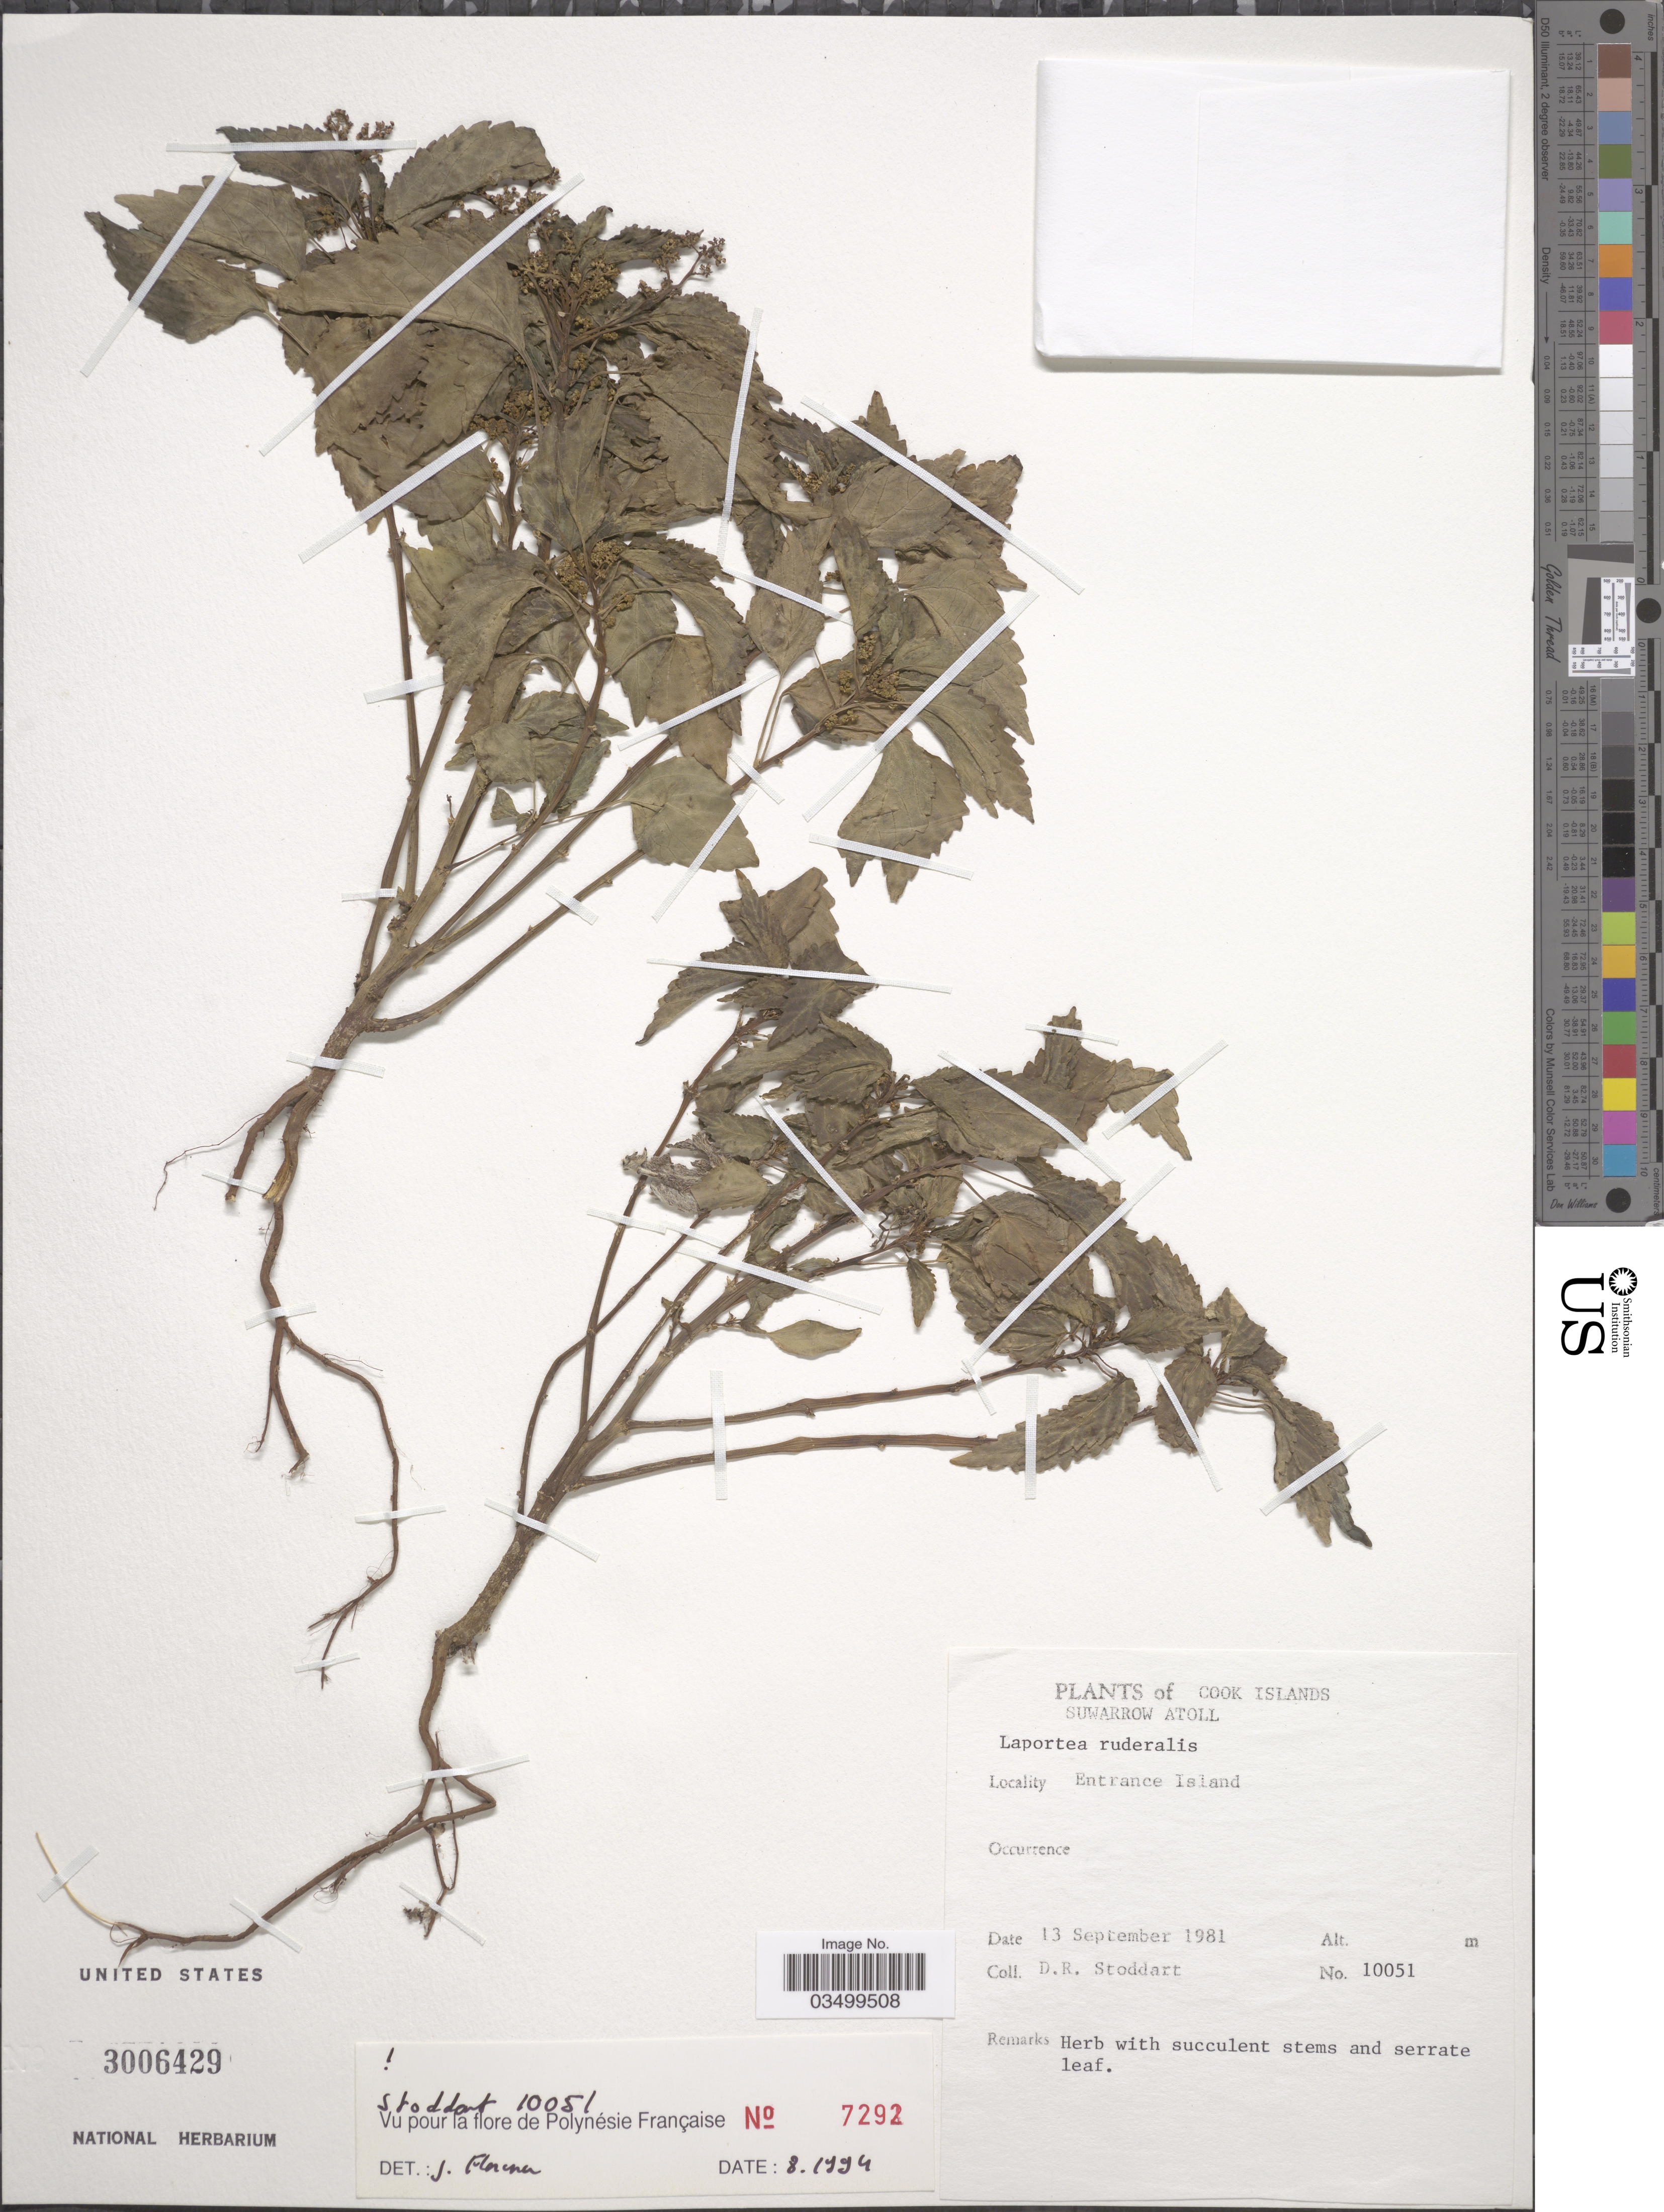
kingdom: Plantae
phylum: Tracheophyta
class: Magnoliopsida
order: Rosales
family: Urticaceae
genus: Laportea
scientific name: Laportea ruderalis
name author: (G. Forst.) Chew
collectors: D. R. Stoddart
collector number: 10051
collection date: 1981-09-13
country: Cook Islands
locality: Suwarrow Atoll. Entrance Island.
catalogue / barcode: US 3006429